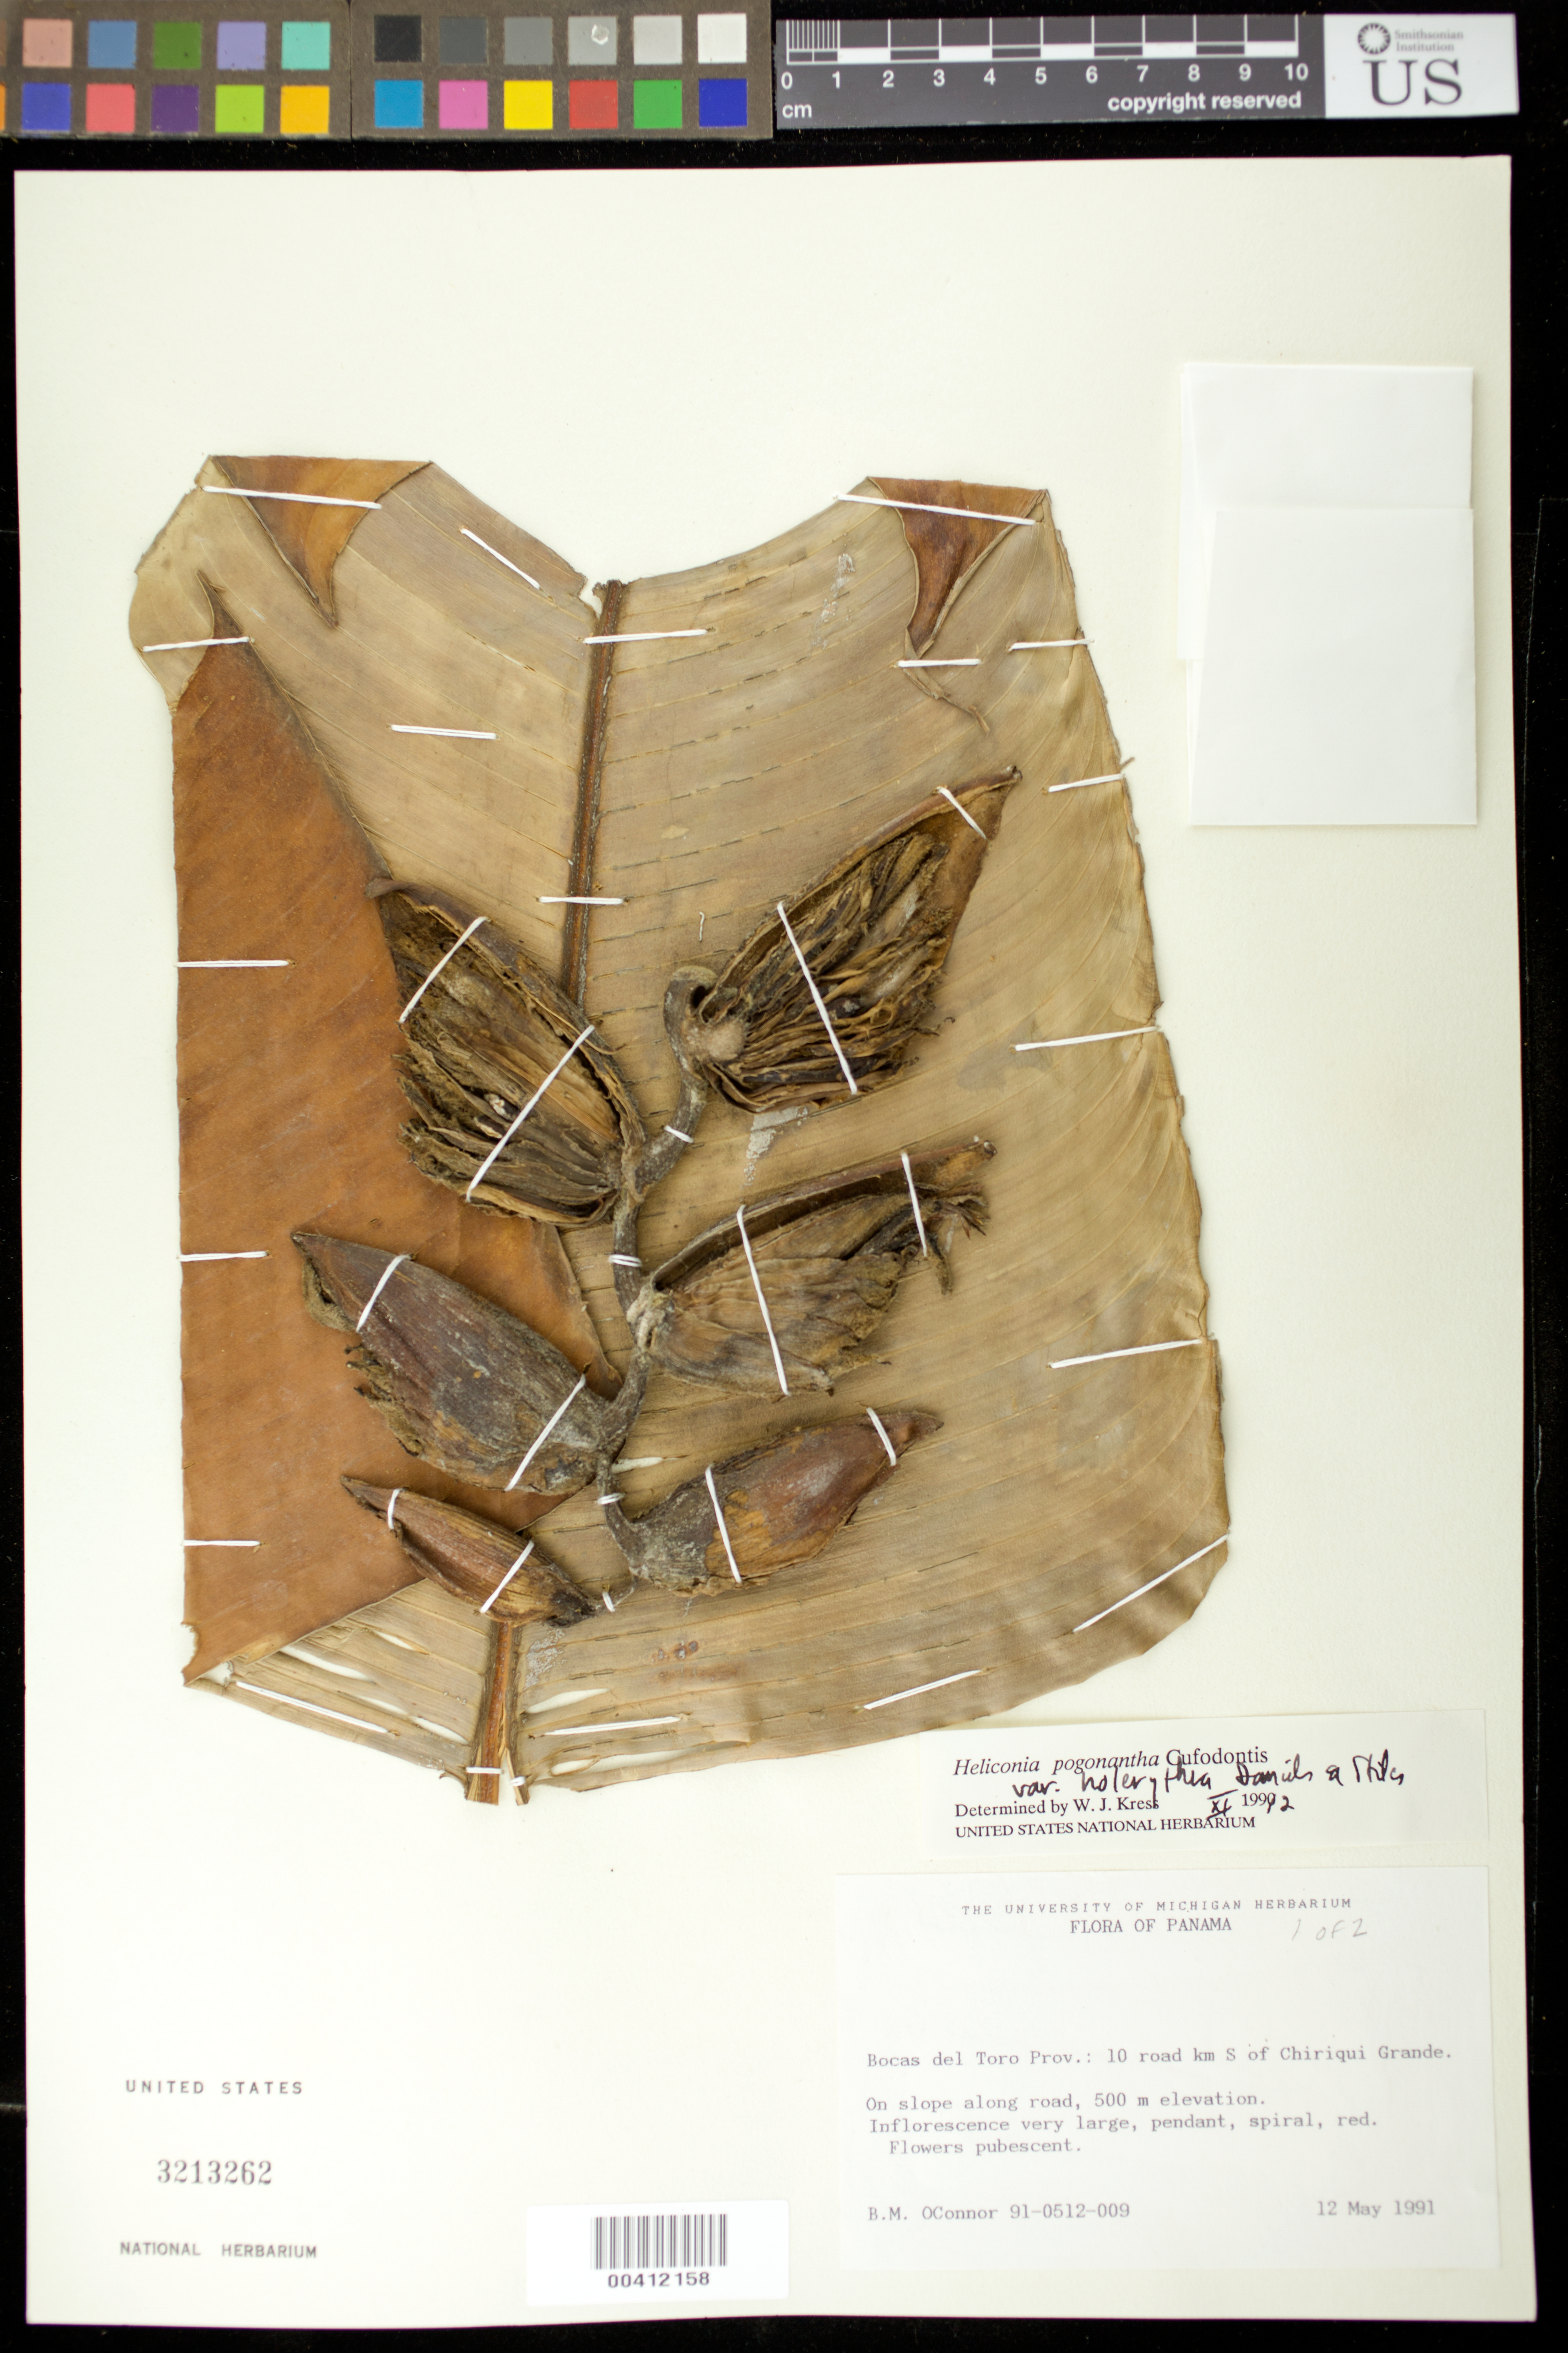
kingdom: Plantae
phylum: Tracheophyta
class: Liliopsida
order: Zingiberales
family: Heliconiaceae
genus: Heliconia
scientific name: Heliconia pogonantha var. holerythra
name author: G.S. Daniels & F.G. Stiles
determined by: Kress, W. J., (US), Smithsonian Institution - National Museum of Natural History (UNITED STATES)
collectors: B. O'connor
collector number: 91-0512-009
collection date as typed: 12 May 1991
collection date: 1991-05-12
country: Panama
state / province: Bocas del Toro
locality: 10 road kms. S of Chiriquí Grande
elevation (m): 500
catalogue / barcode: US 3213262